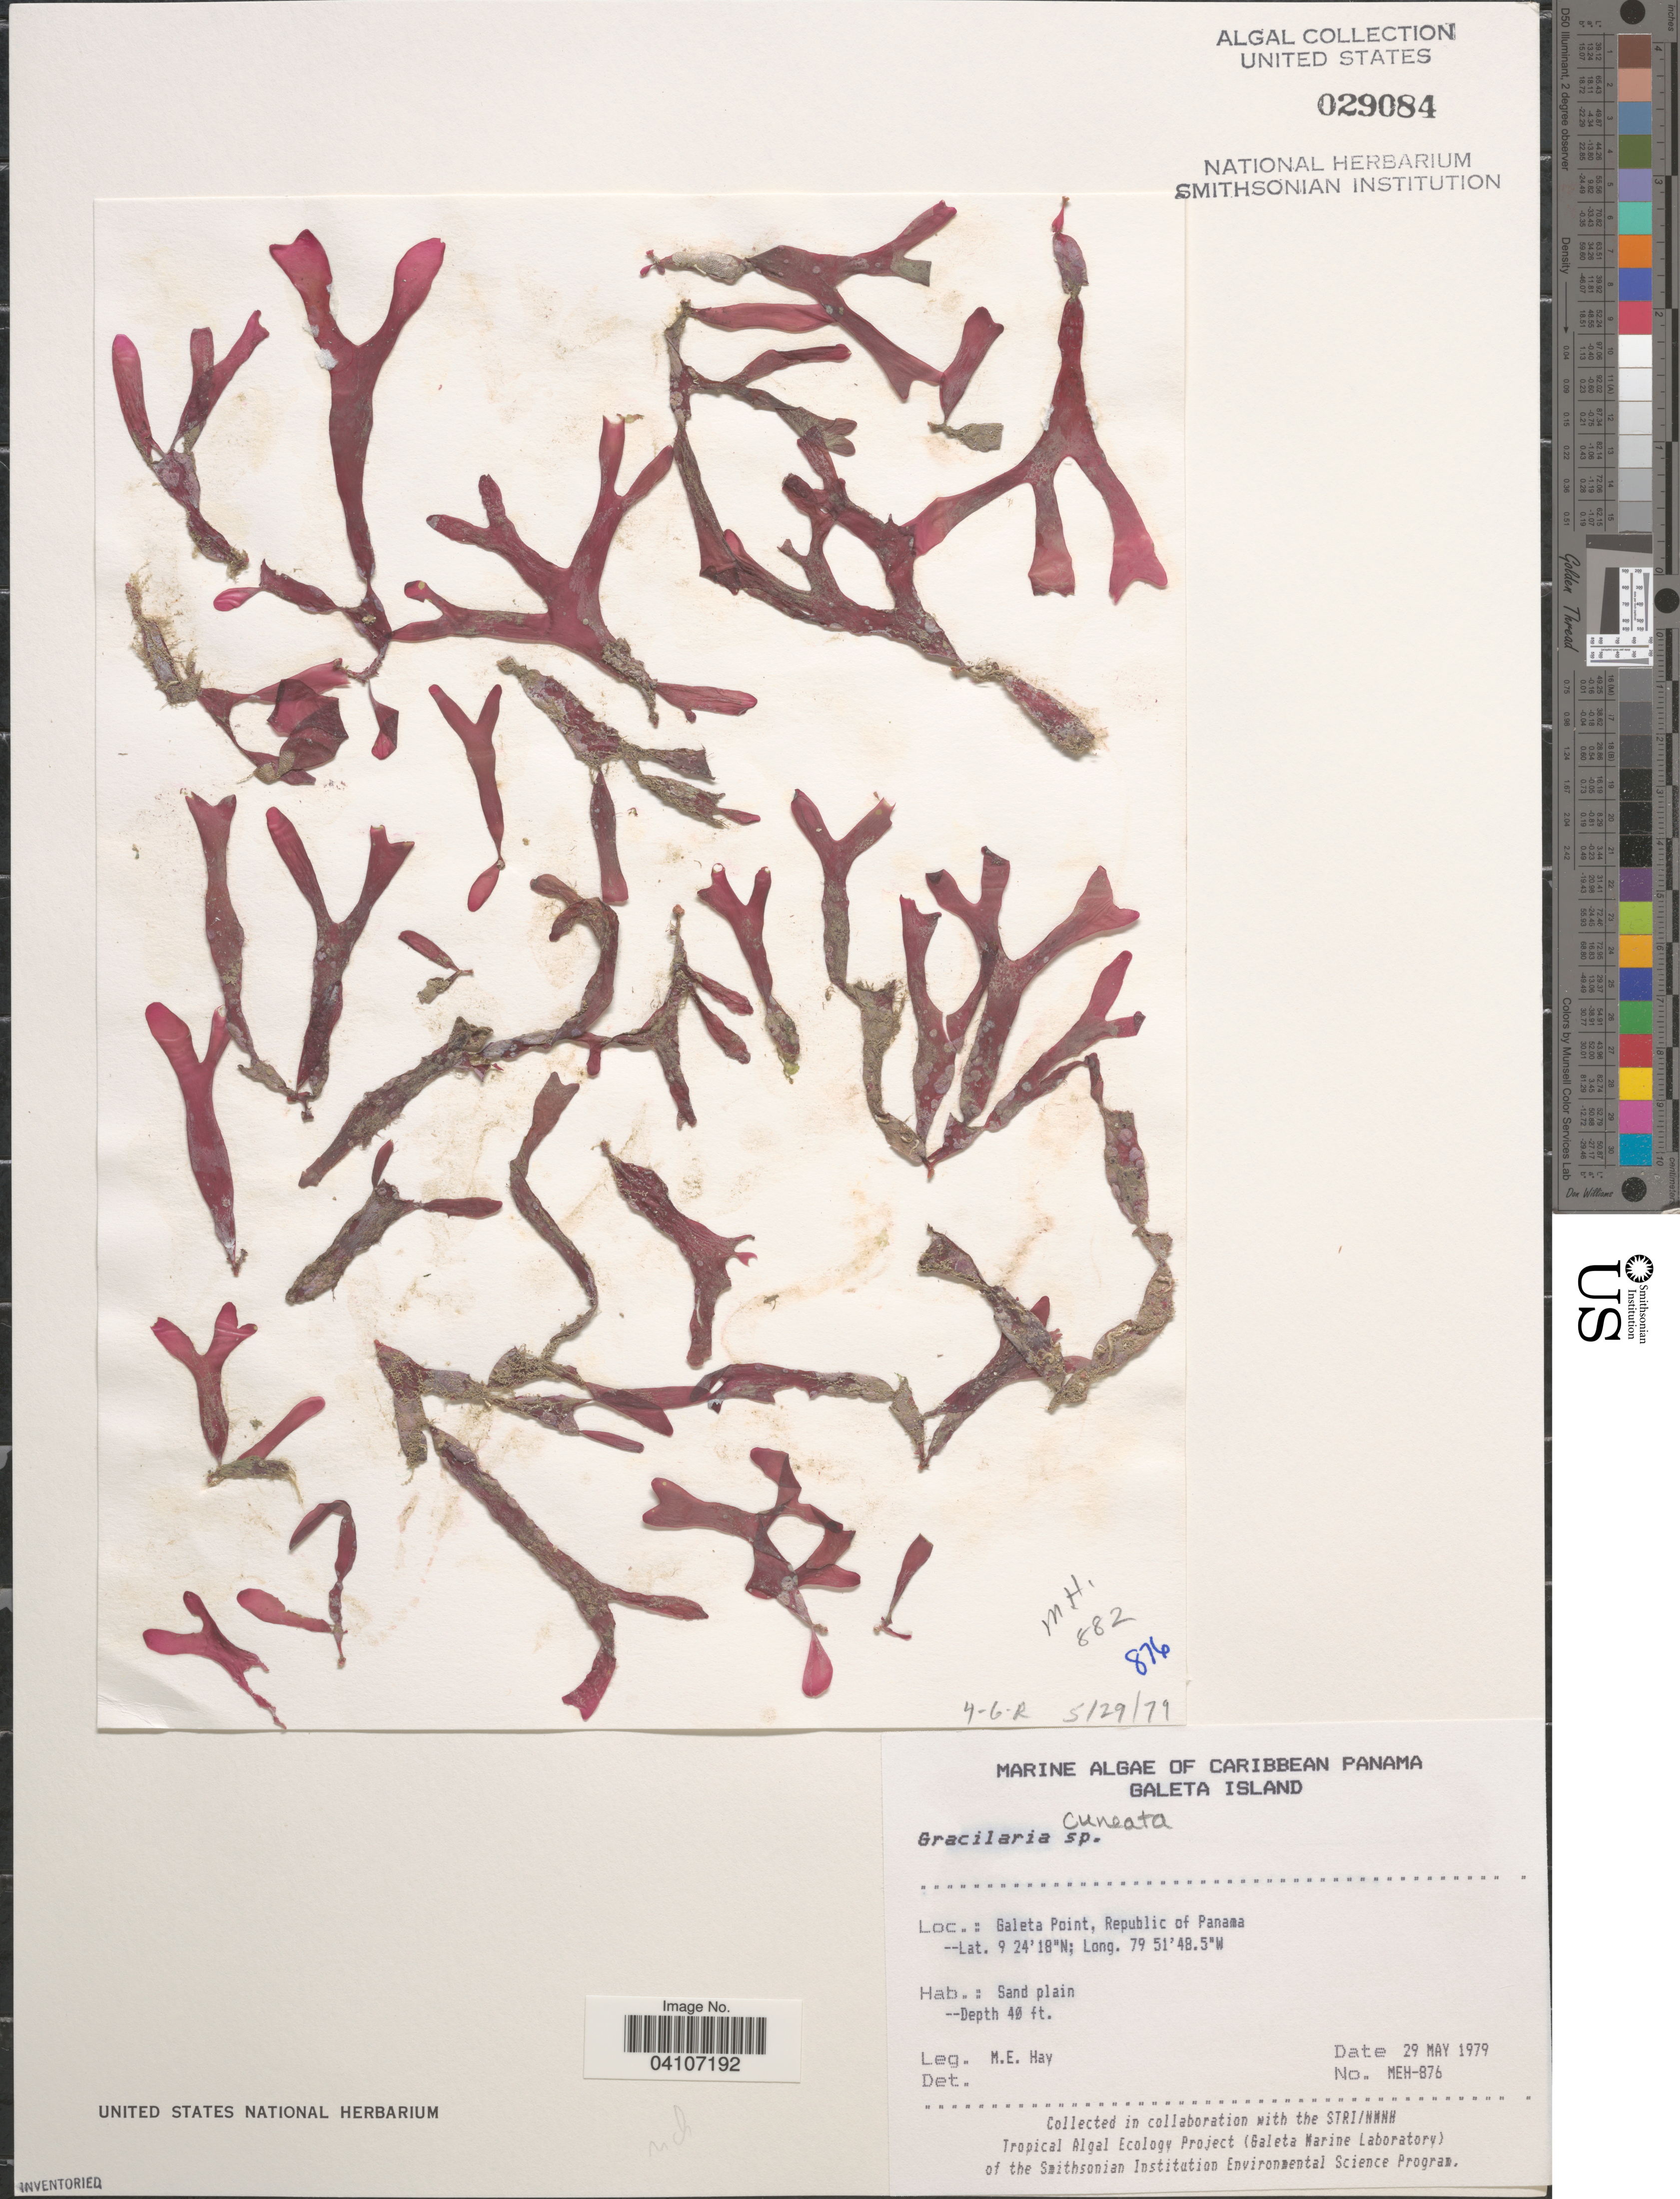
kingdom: Plantae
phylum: Rhodophyta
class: Florideophyceae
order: Gracilariales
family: Gracilariaceae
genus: Gracilaria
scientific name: Gracilaria cuneata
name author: Aresch.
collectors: M. E. Hay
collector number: MEH-876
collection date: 1979-05-29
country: Panama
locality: Caribbean Panama. Galeta Island. Galeta Point, Republic of Panama.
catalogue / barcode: US 29084